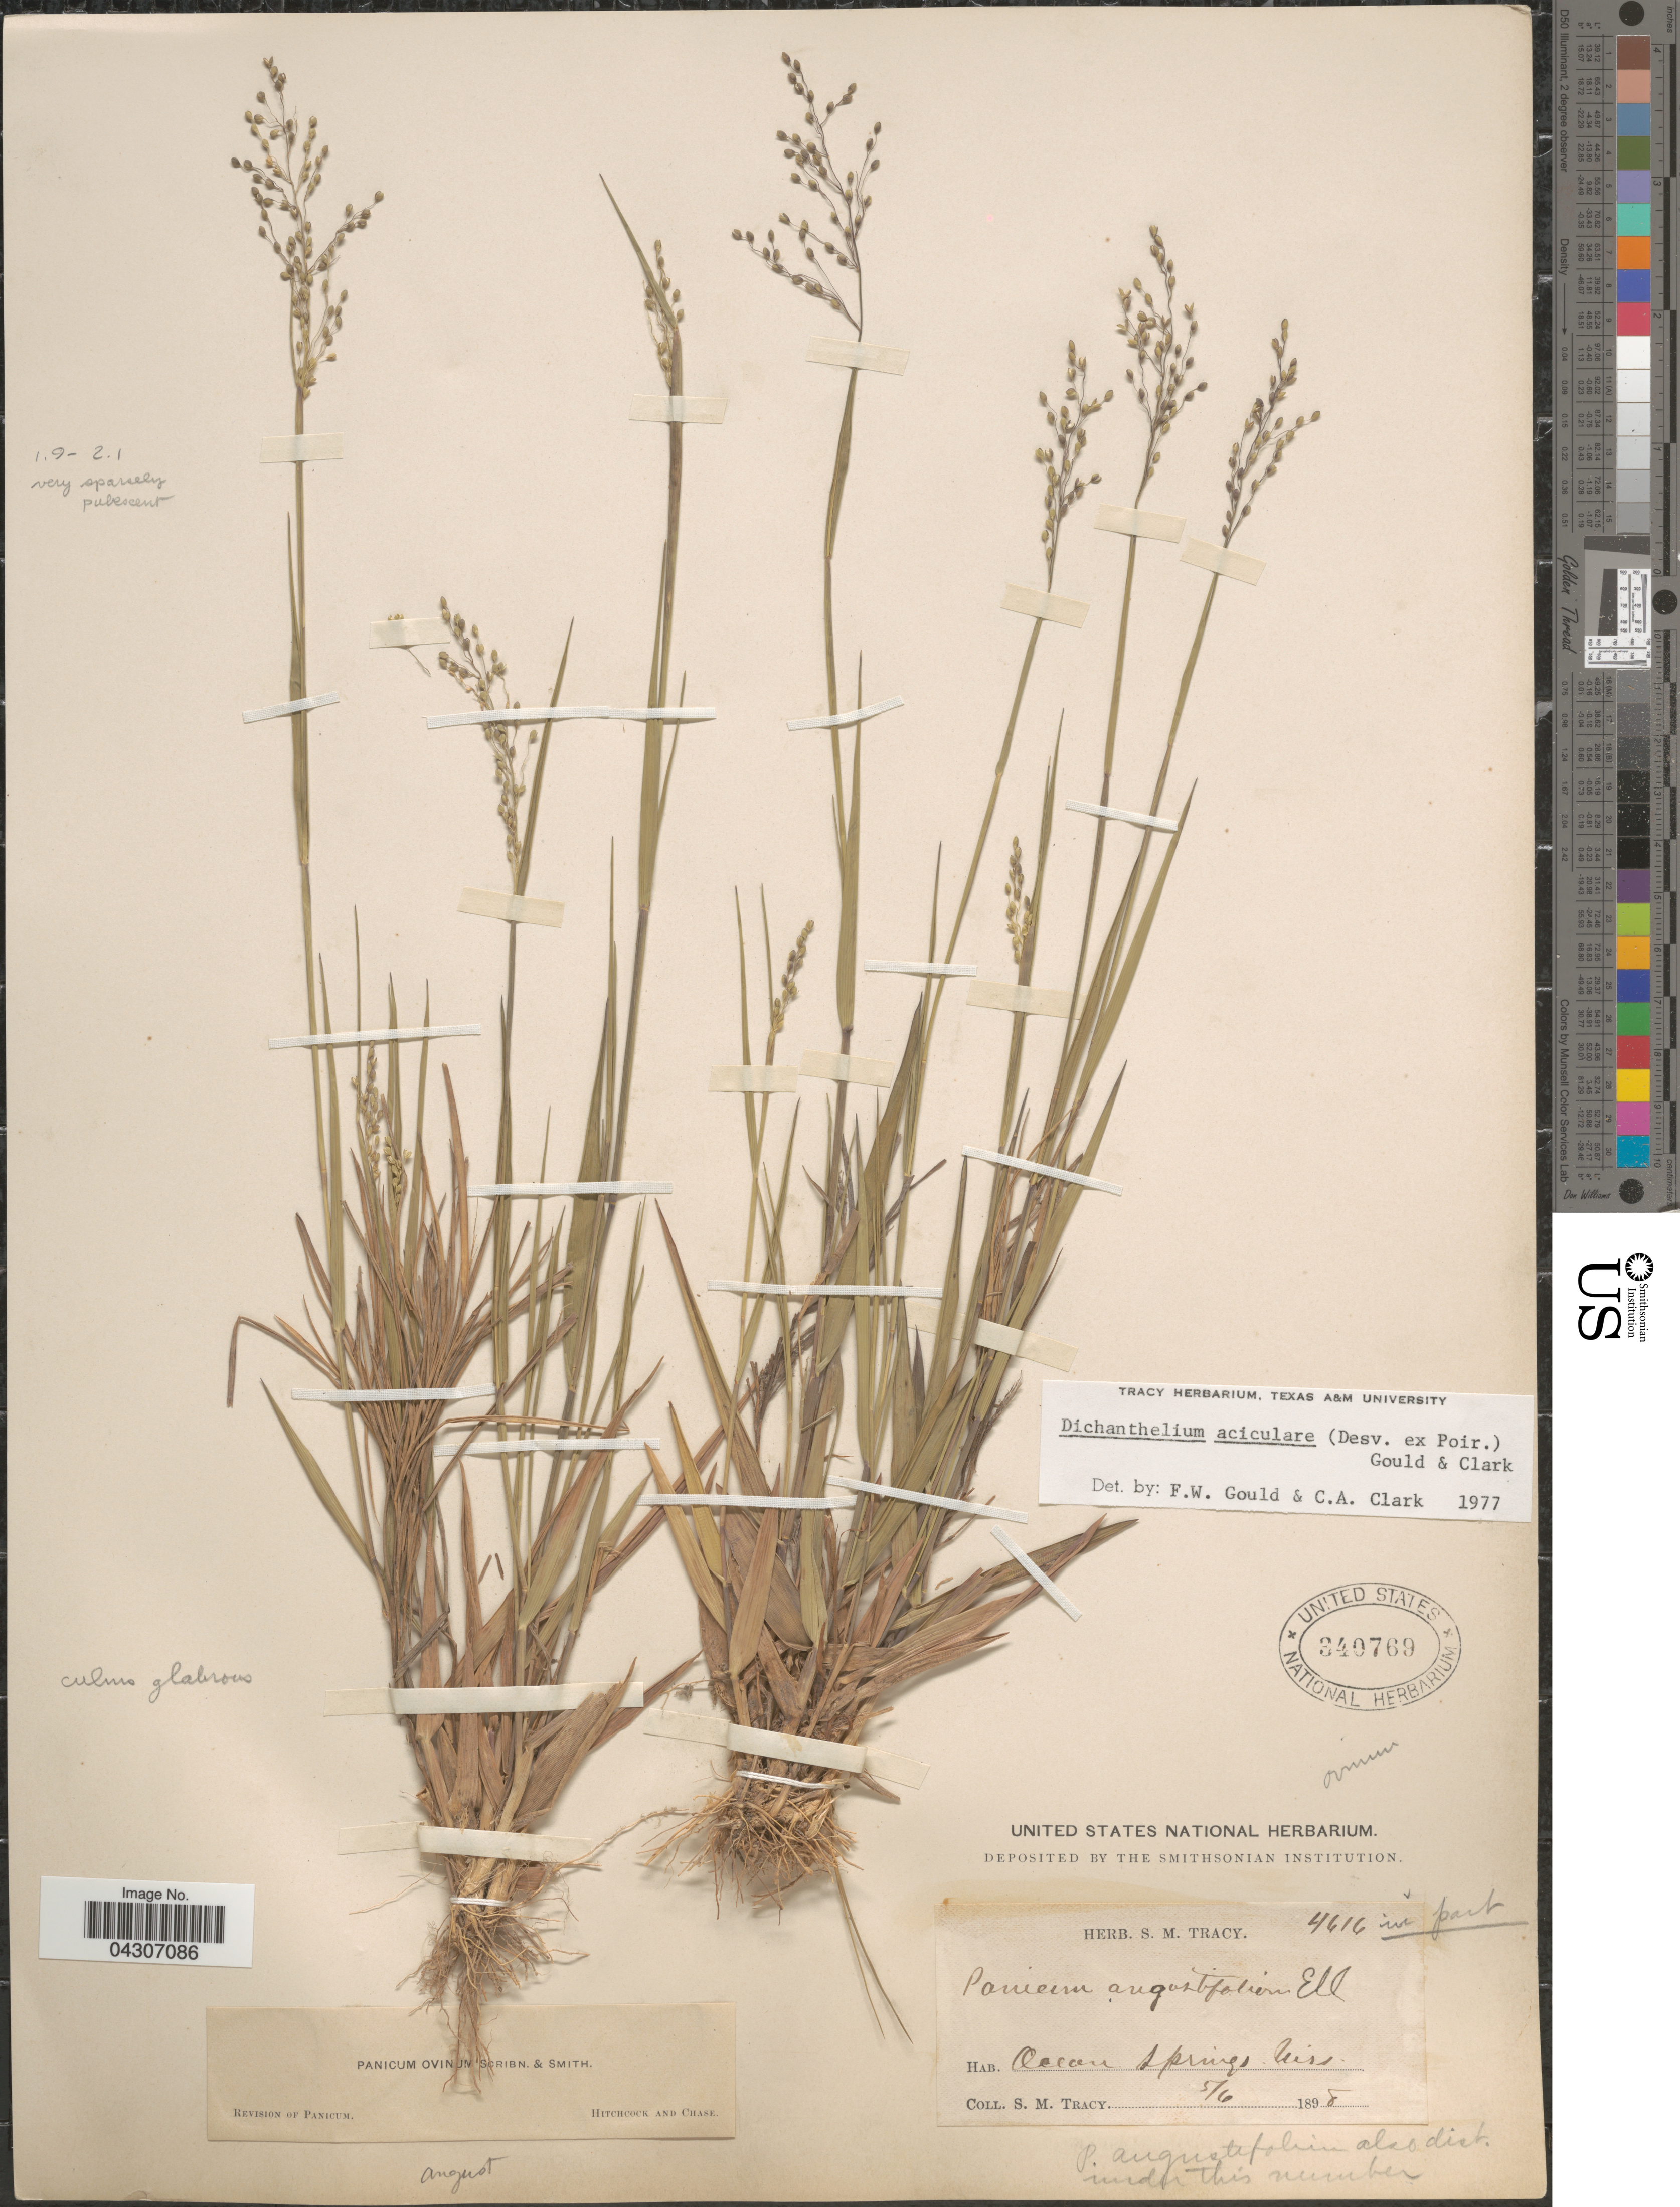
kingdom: Plantae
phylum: Tracheophyta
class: Liliopsida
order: Poales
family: Poaceae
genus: Dichanthelium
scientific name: Dichanthelium aciculare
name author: (Desv. ex Poir.) Gould & C.A. Clark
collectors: S. M. Tracy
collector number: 4616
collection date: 1898-05-06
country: United States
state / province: Mississippi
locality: Ocean Springs.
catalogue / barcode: US 340769